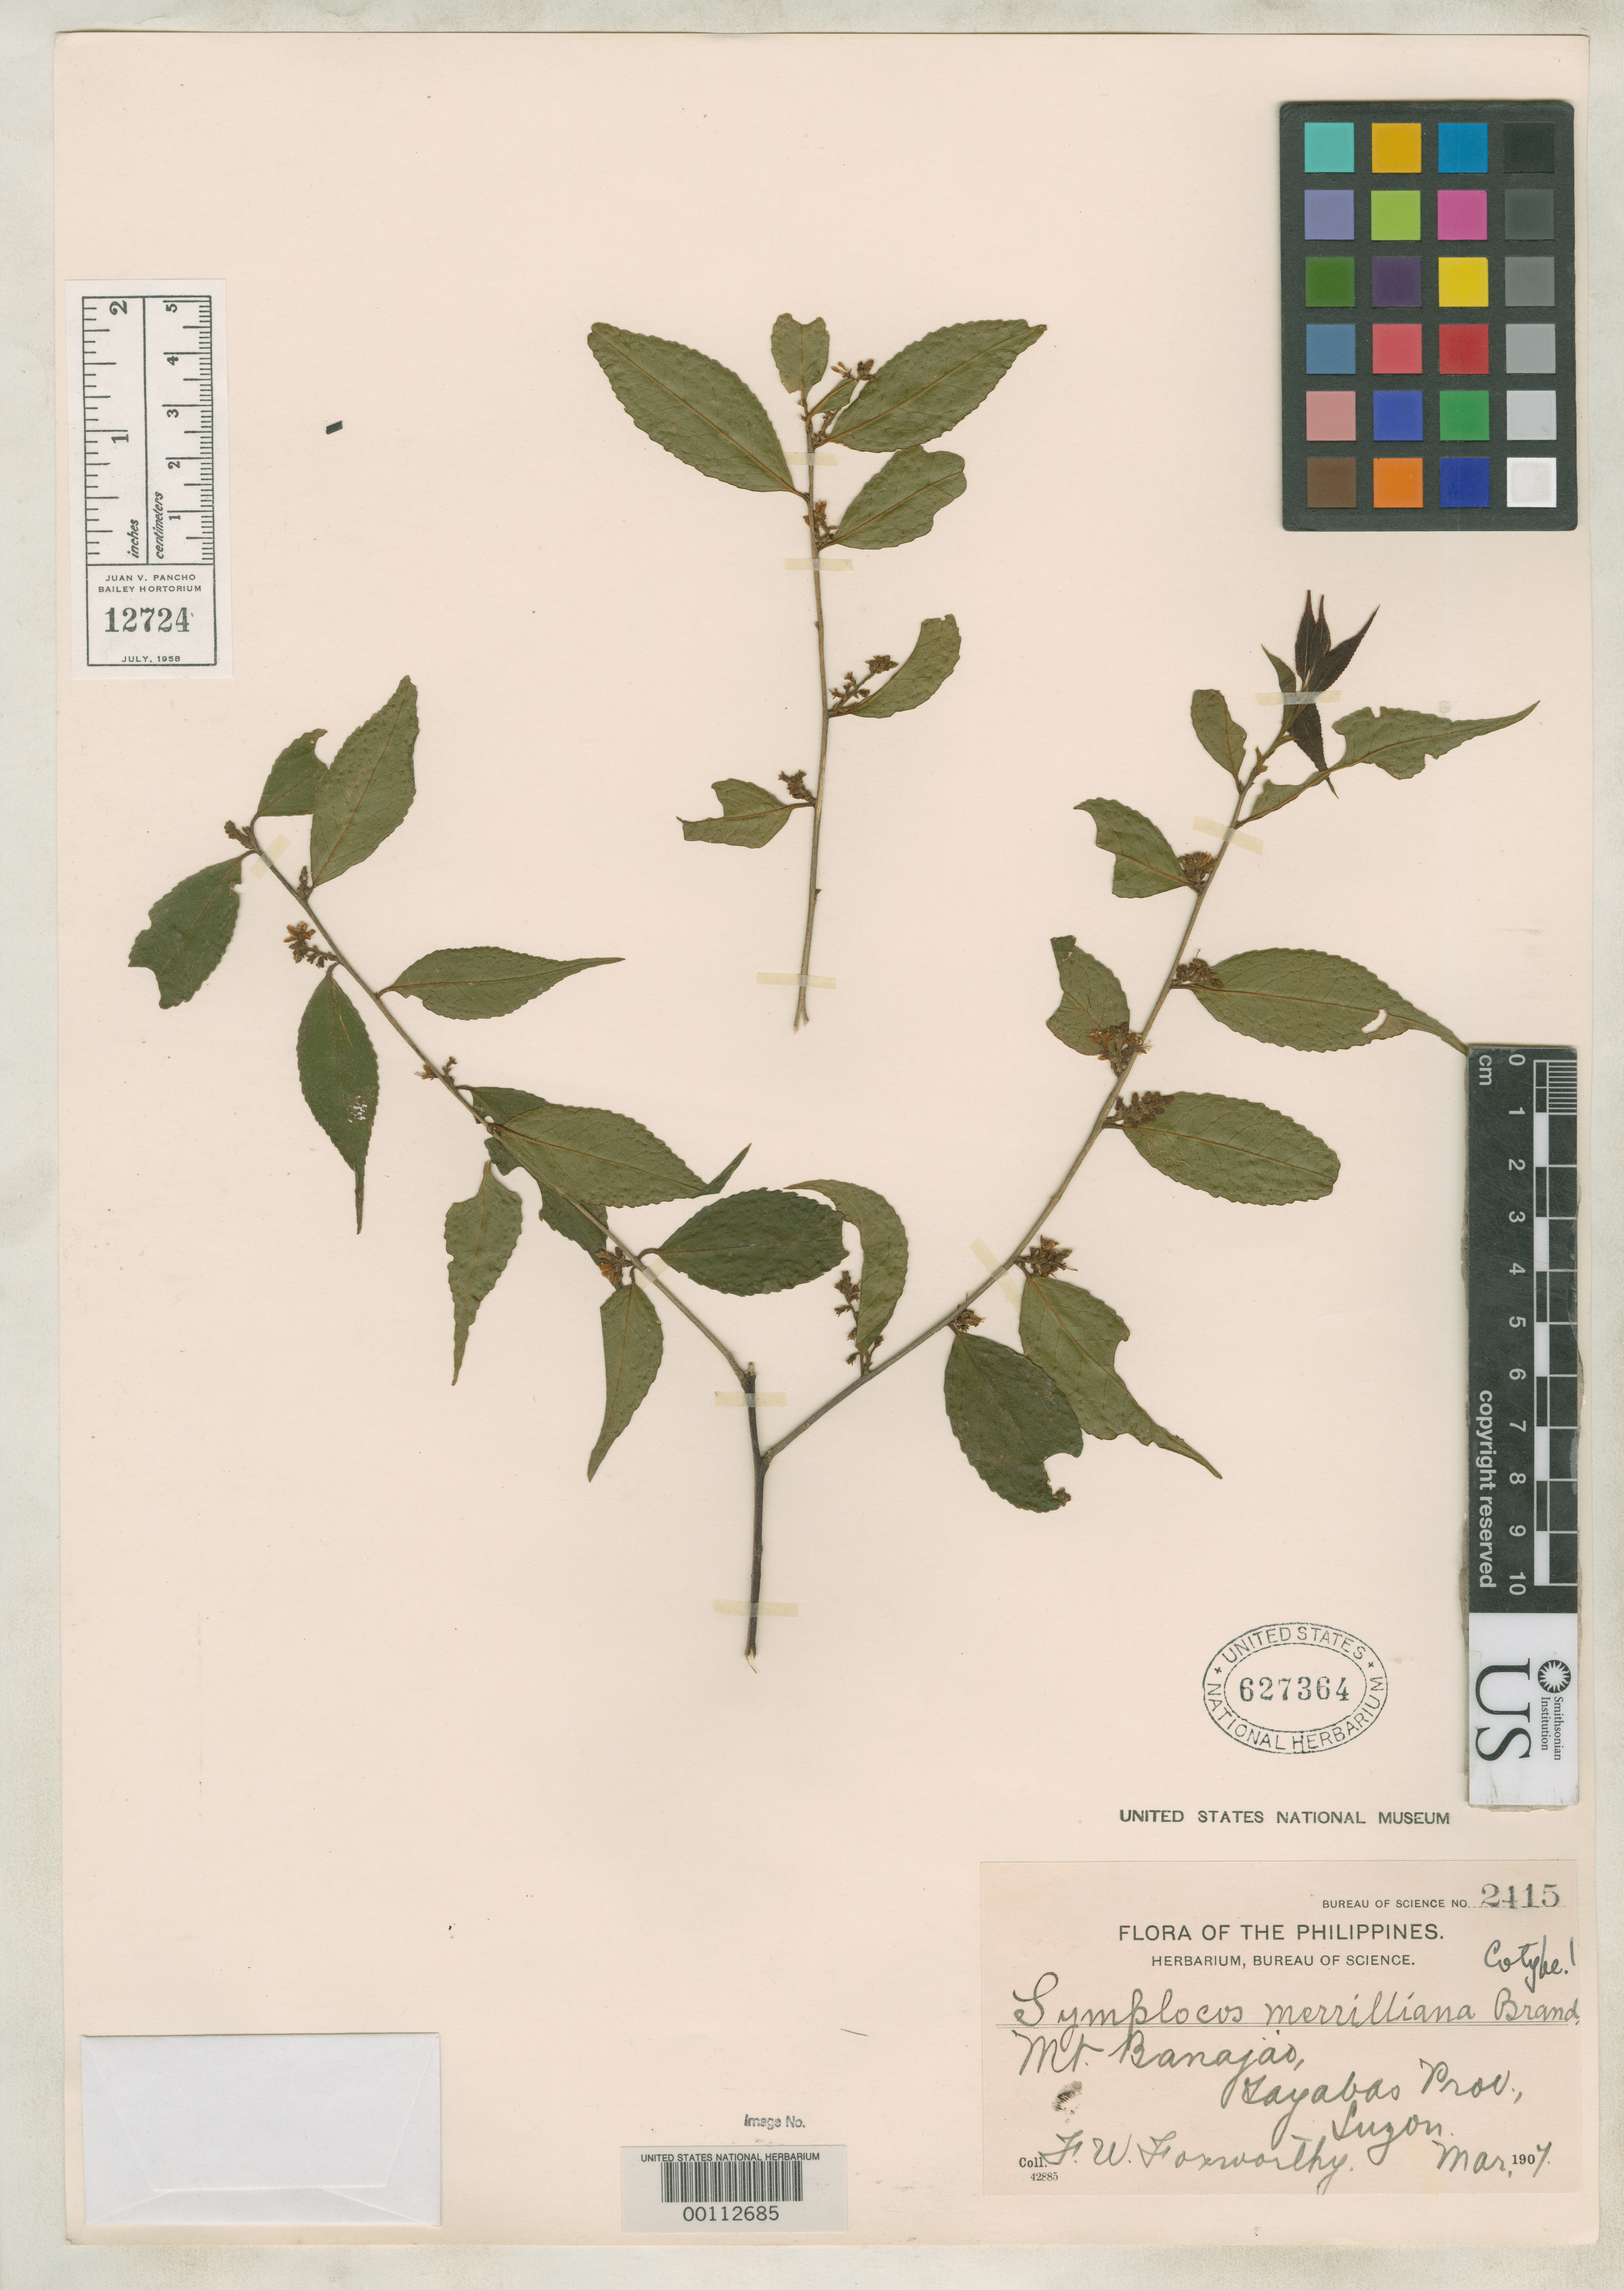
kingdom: Plantae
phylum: Tracheophyta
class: Magnoliopsida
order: Ericales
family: Symplocaceae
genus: Symplocos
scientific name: Symplocos merrilliana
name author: Brand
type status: Isotype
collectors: F. W. Foxworthy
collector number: Bur. Sci. 2415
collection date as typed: Mar 1907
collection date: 1907-03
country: Philippines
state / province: Calabarzon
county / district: Quezon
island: Luzon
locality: Mt. Banajao.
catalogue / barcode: US 627364